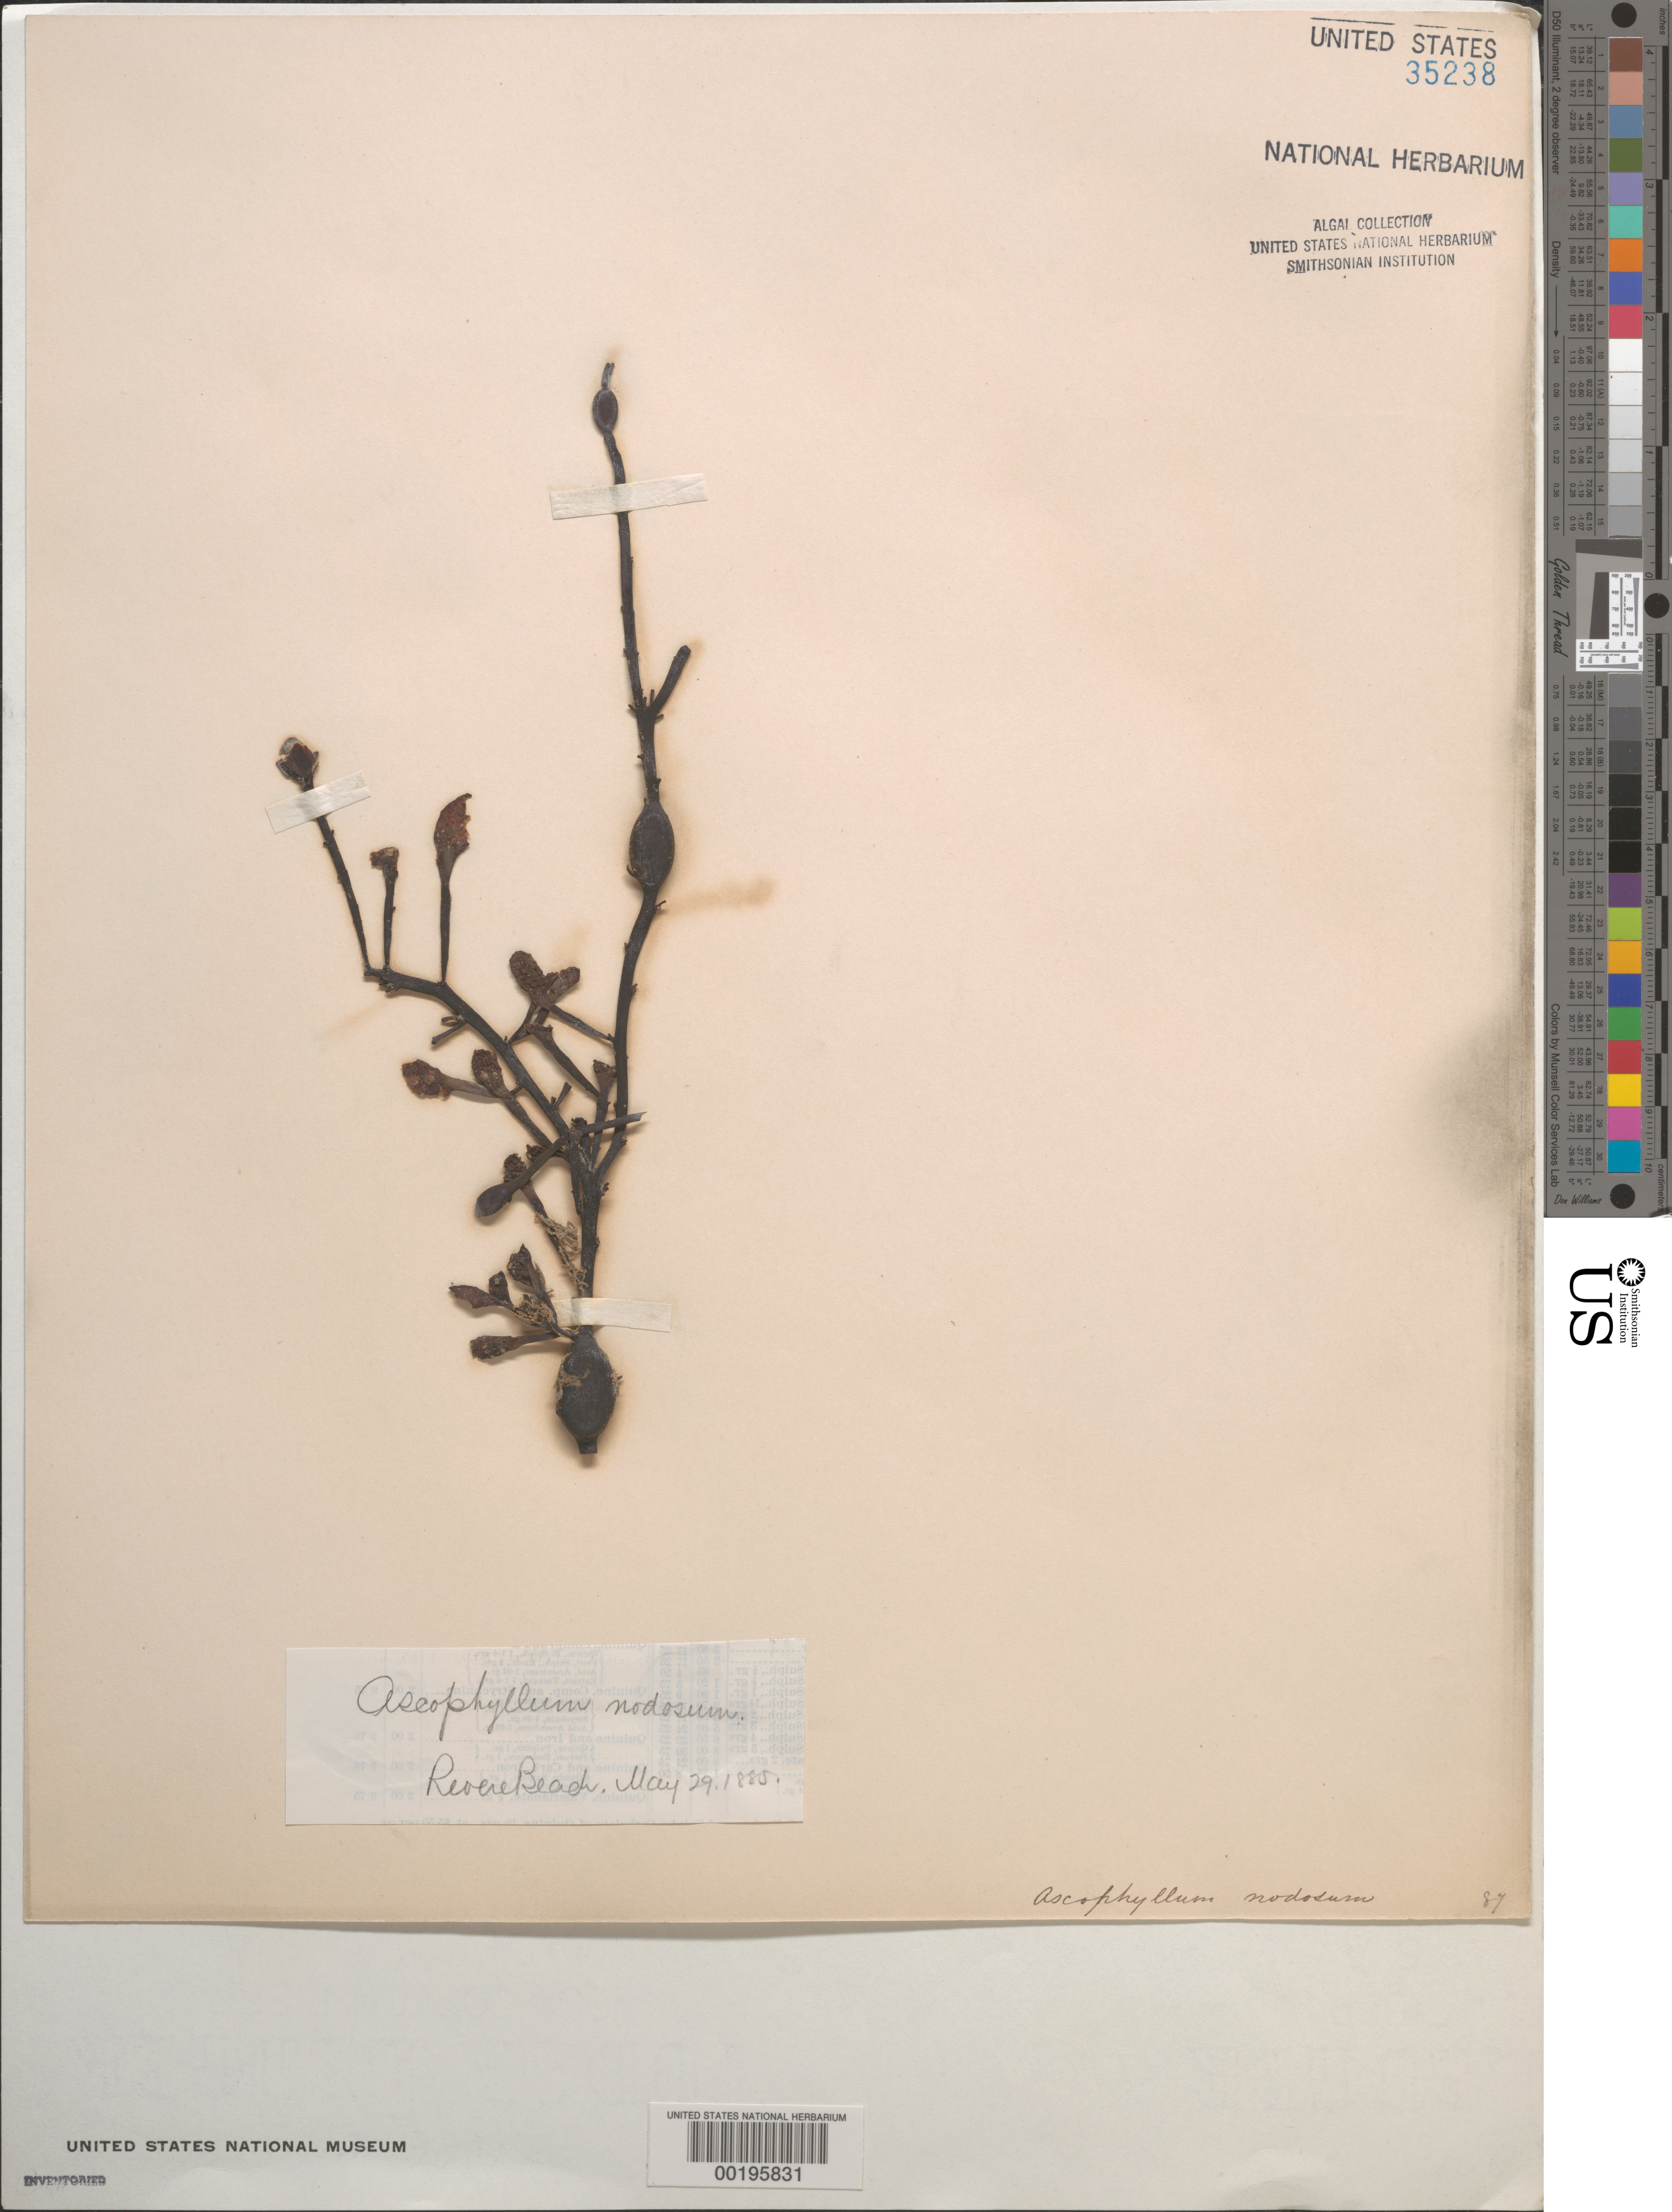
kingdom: Chromista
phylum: Ochrophyta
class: Phaeophyceae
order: Fucales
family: Fucaceae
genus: Ascophyllum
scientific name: Ascophyllum nodosum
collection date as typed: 29 May 1885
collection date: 1885-05-29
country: United States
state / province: Massachusetts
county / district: Suffolk County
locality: Revere Beach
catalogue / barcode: US 35238